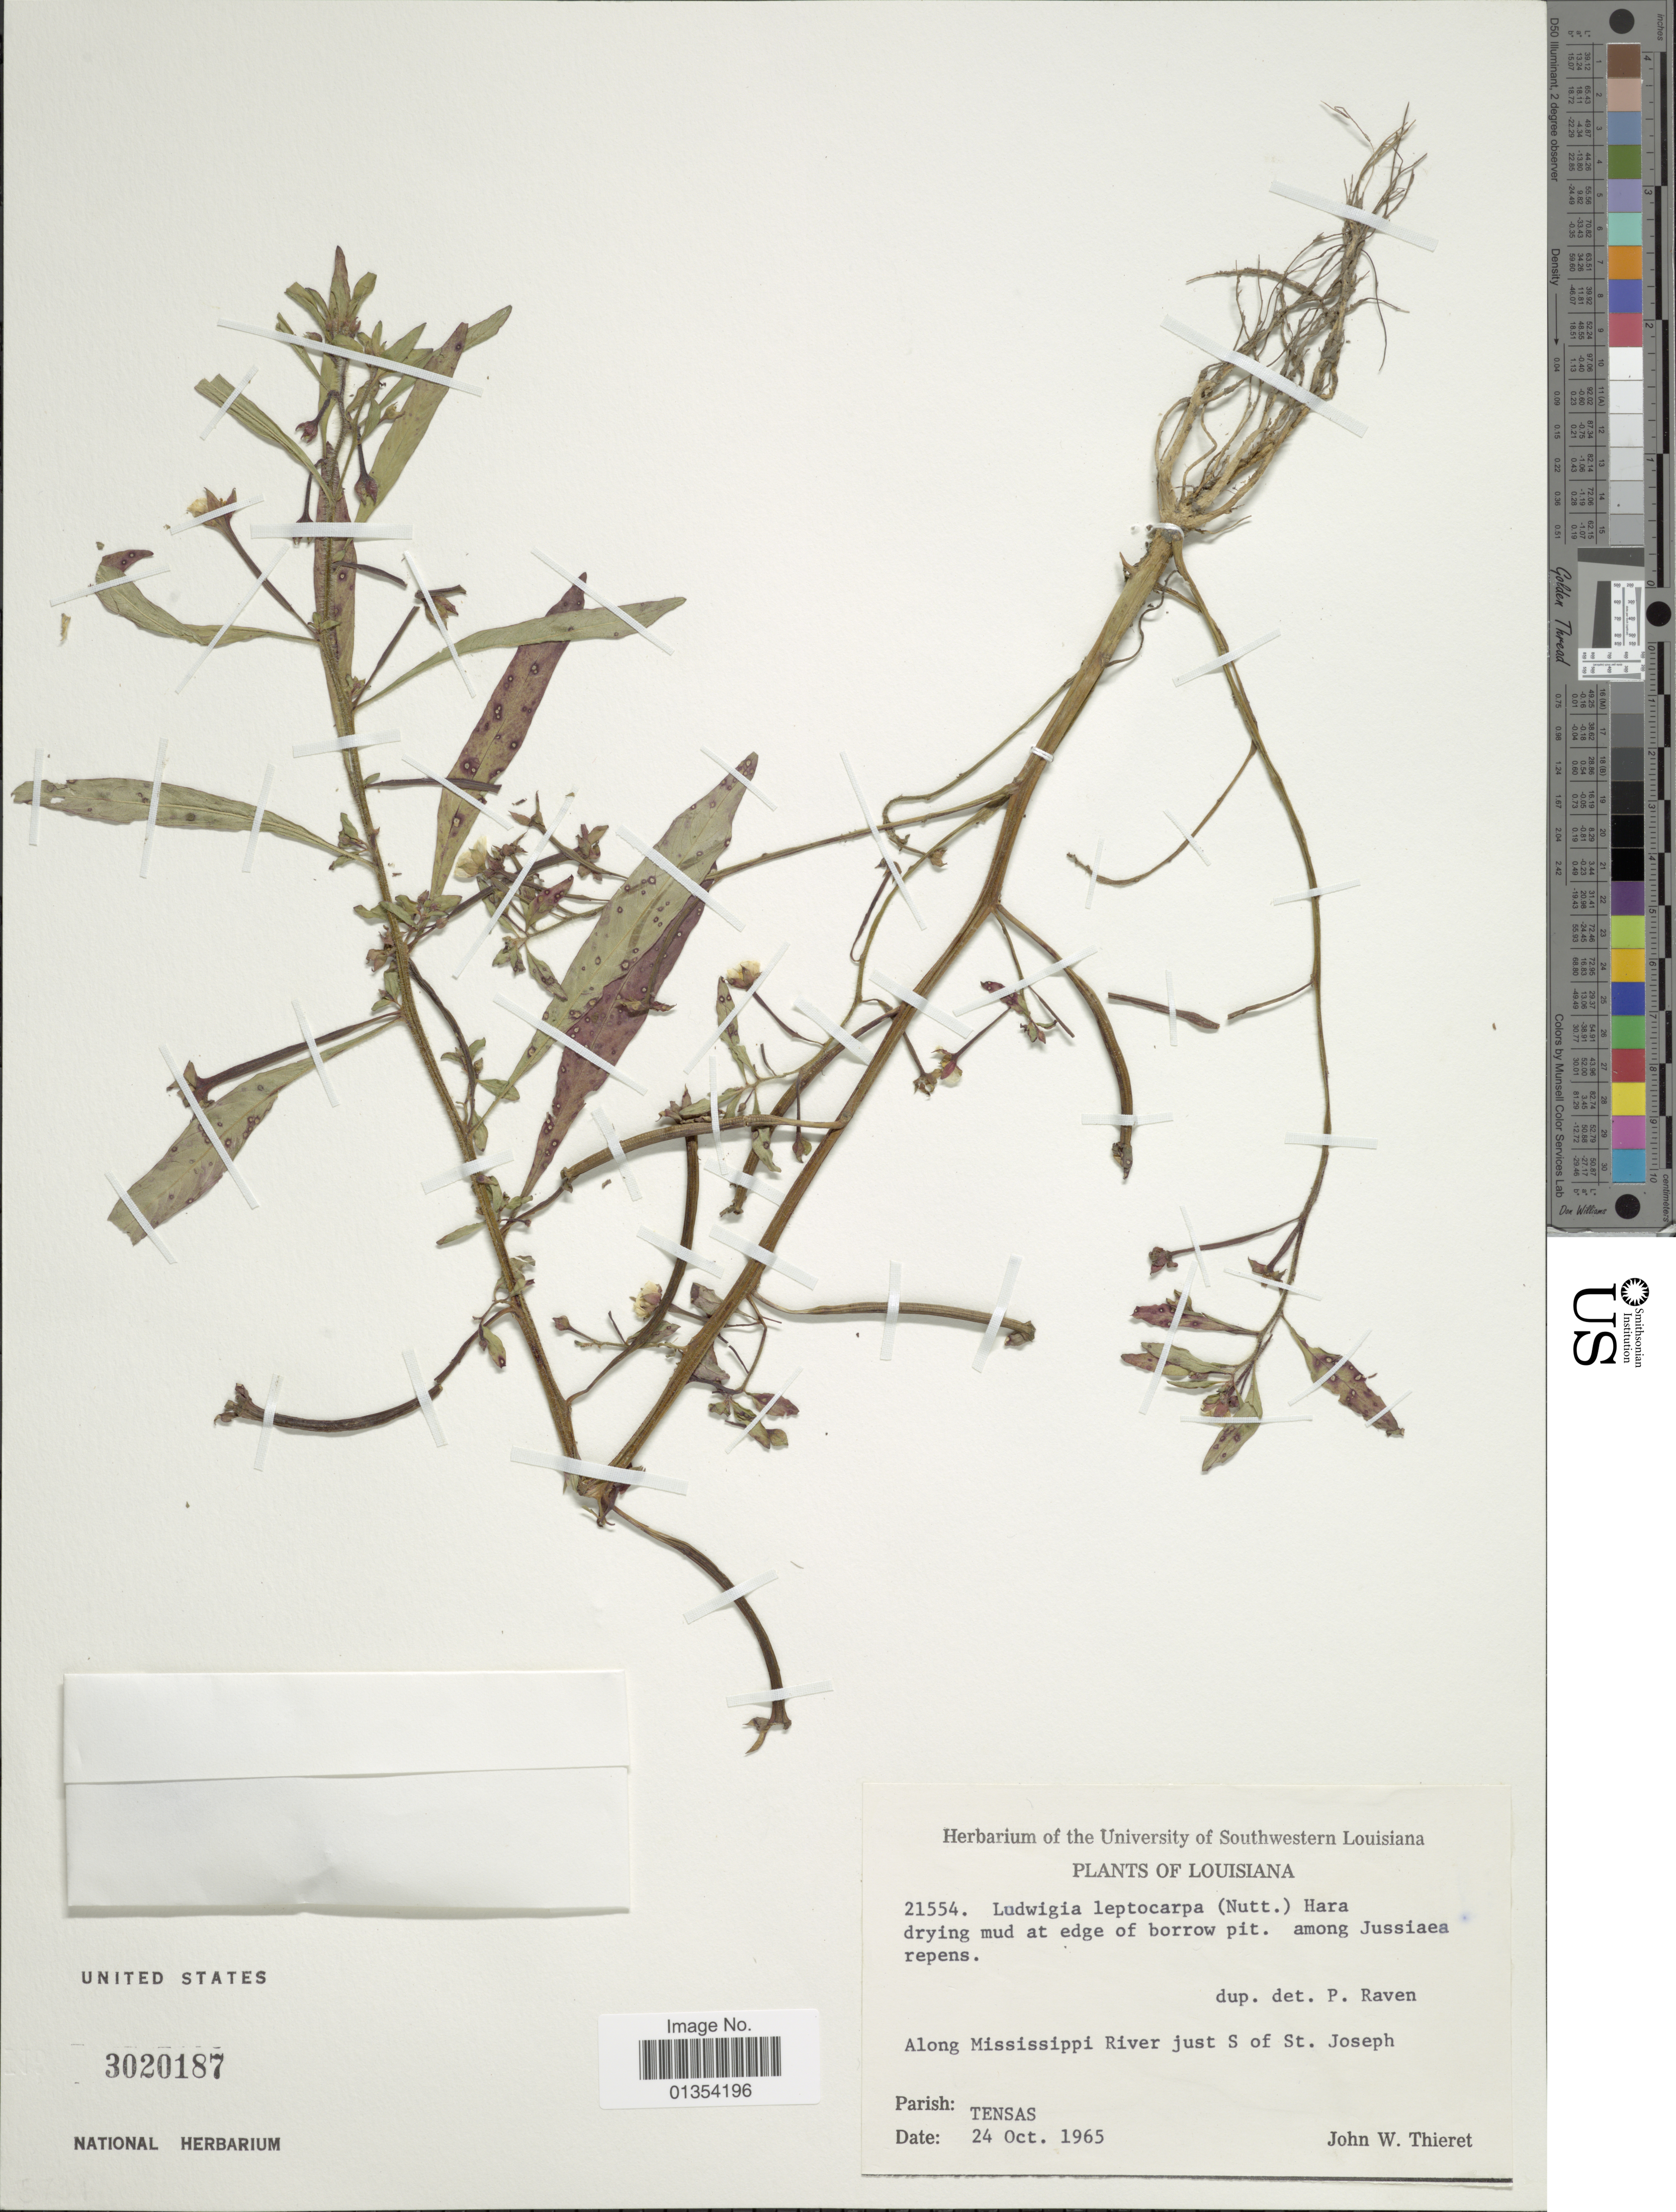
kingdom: Plantae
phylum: Tracheophyta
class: Magnoliopsida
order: Myrtales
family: Onagraceae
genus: Ludwigia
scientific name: Ludwigia leptocarpa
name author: (Nutt.) H. Hara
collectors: J. W. Thieret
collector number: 21554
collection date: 1965-10-24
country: United States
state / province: Louisiana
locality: Along Mississippi River just S of St. Joseph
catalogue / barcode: US 3020187